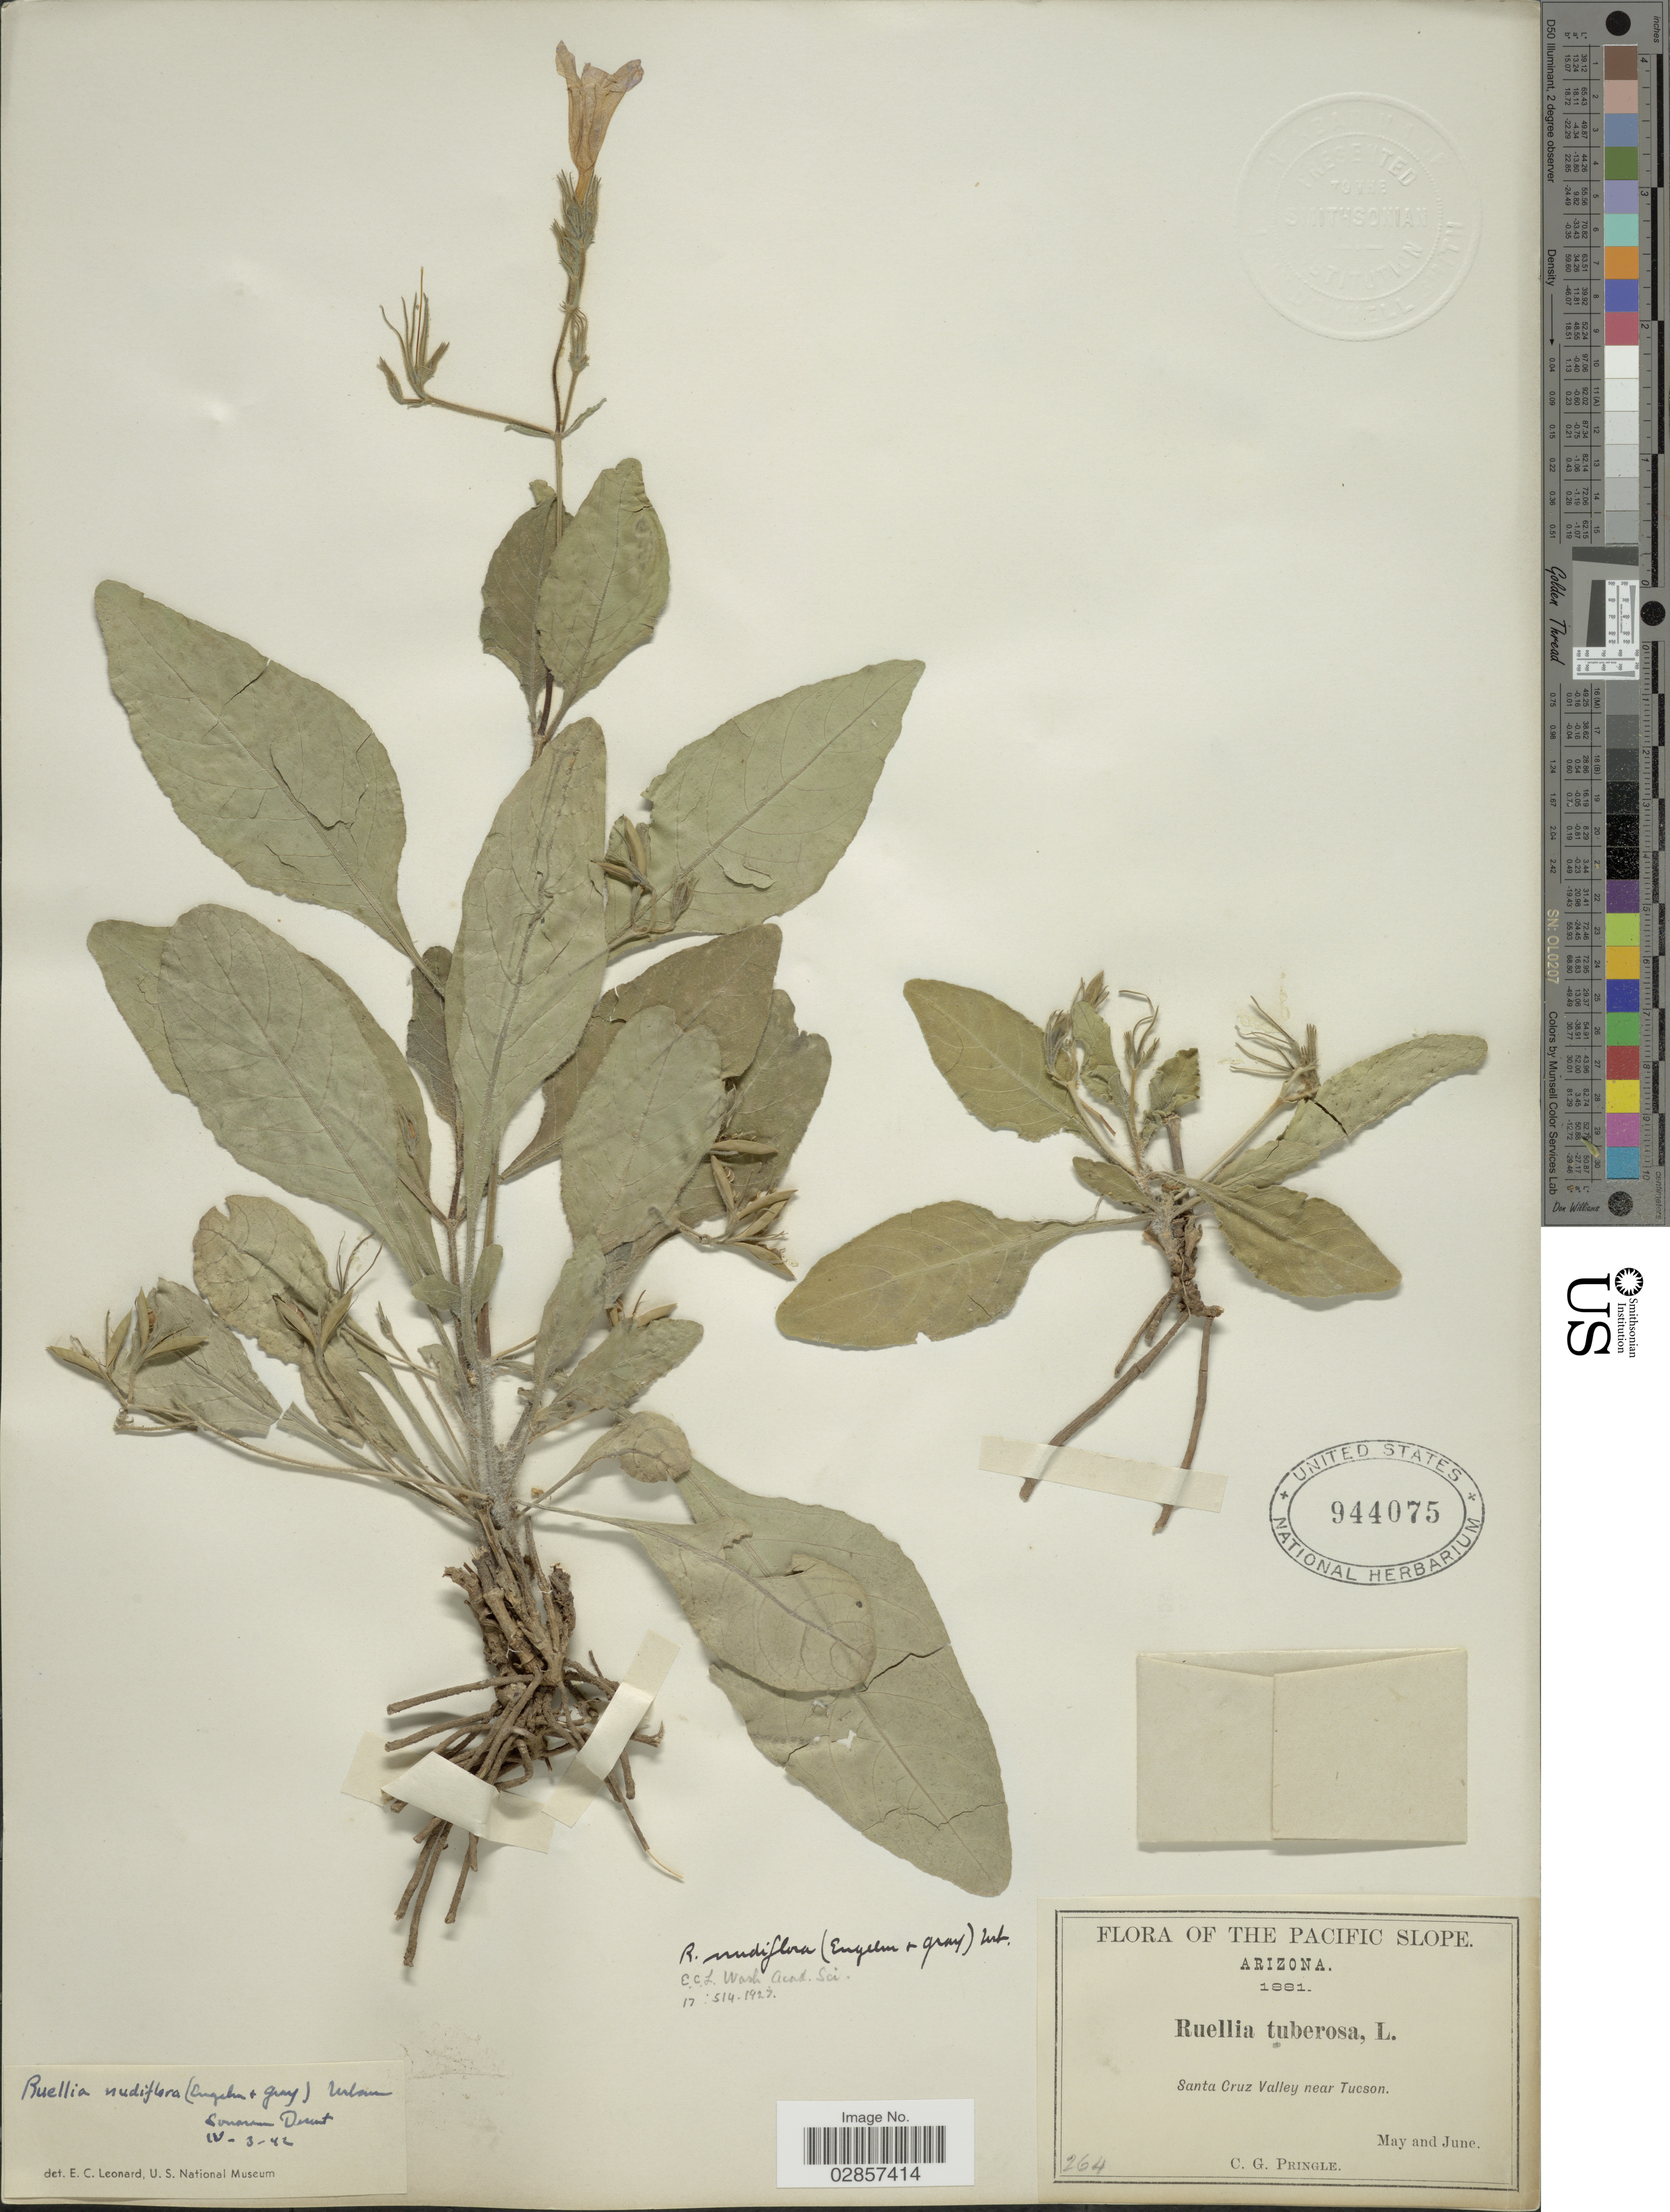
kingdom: Plantae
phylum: Tracheophyta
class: Magnoliopsida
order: Lamiales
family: Acanthaceae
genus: Ruellia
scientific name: Ruellia nudiflora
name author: (Engelm. & A. Gray) Urb.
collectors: C. G. Pringle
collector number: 264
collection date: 1881-05/1881-06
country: United States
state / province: Arizona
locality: The Pacific Slope, Santa Cruz Valley near Tucson.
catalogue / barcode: US 944075